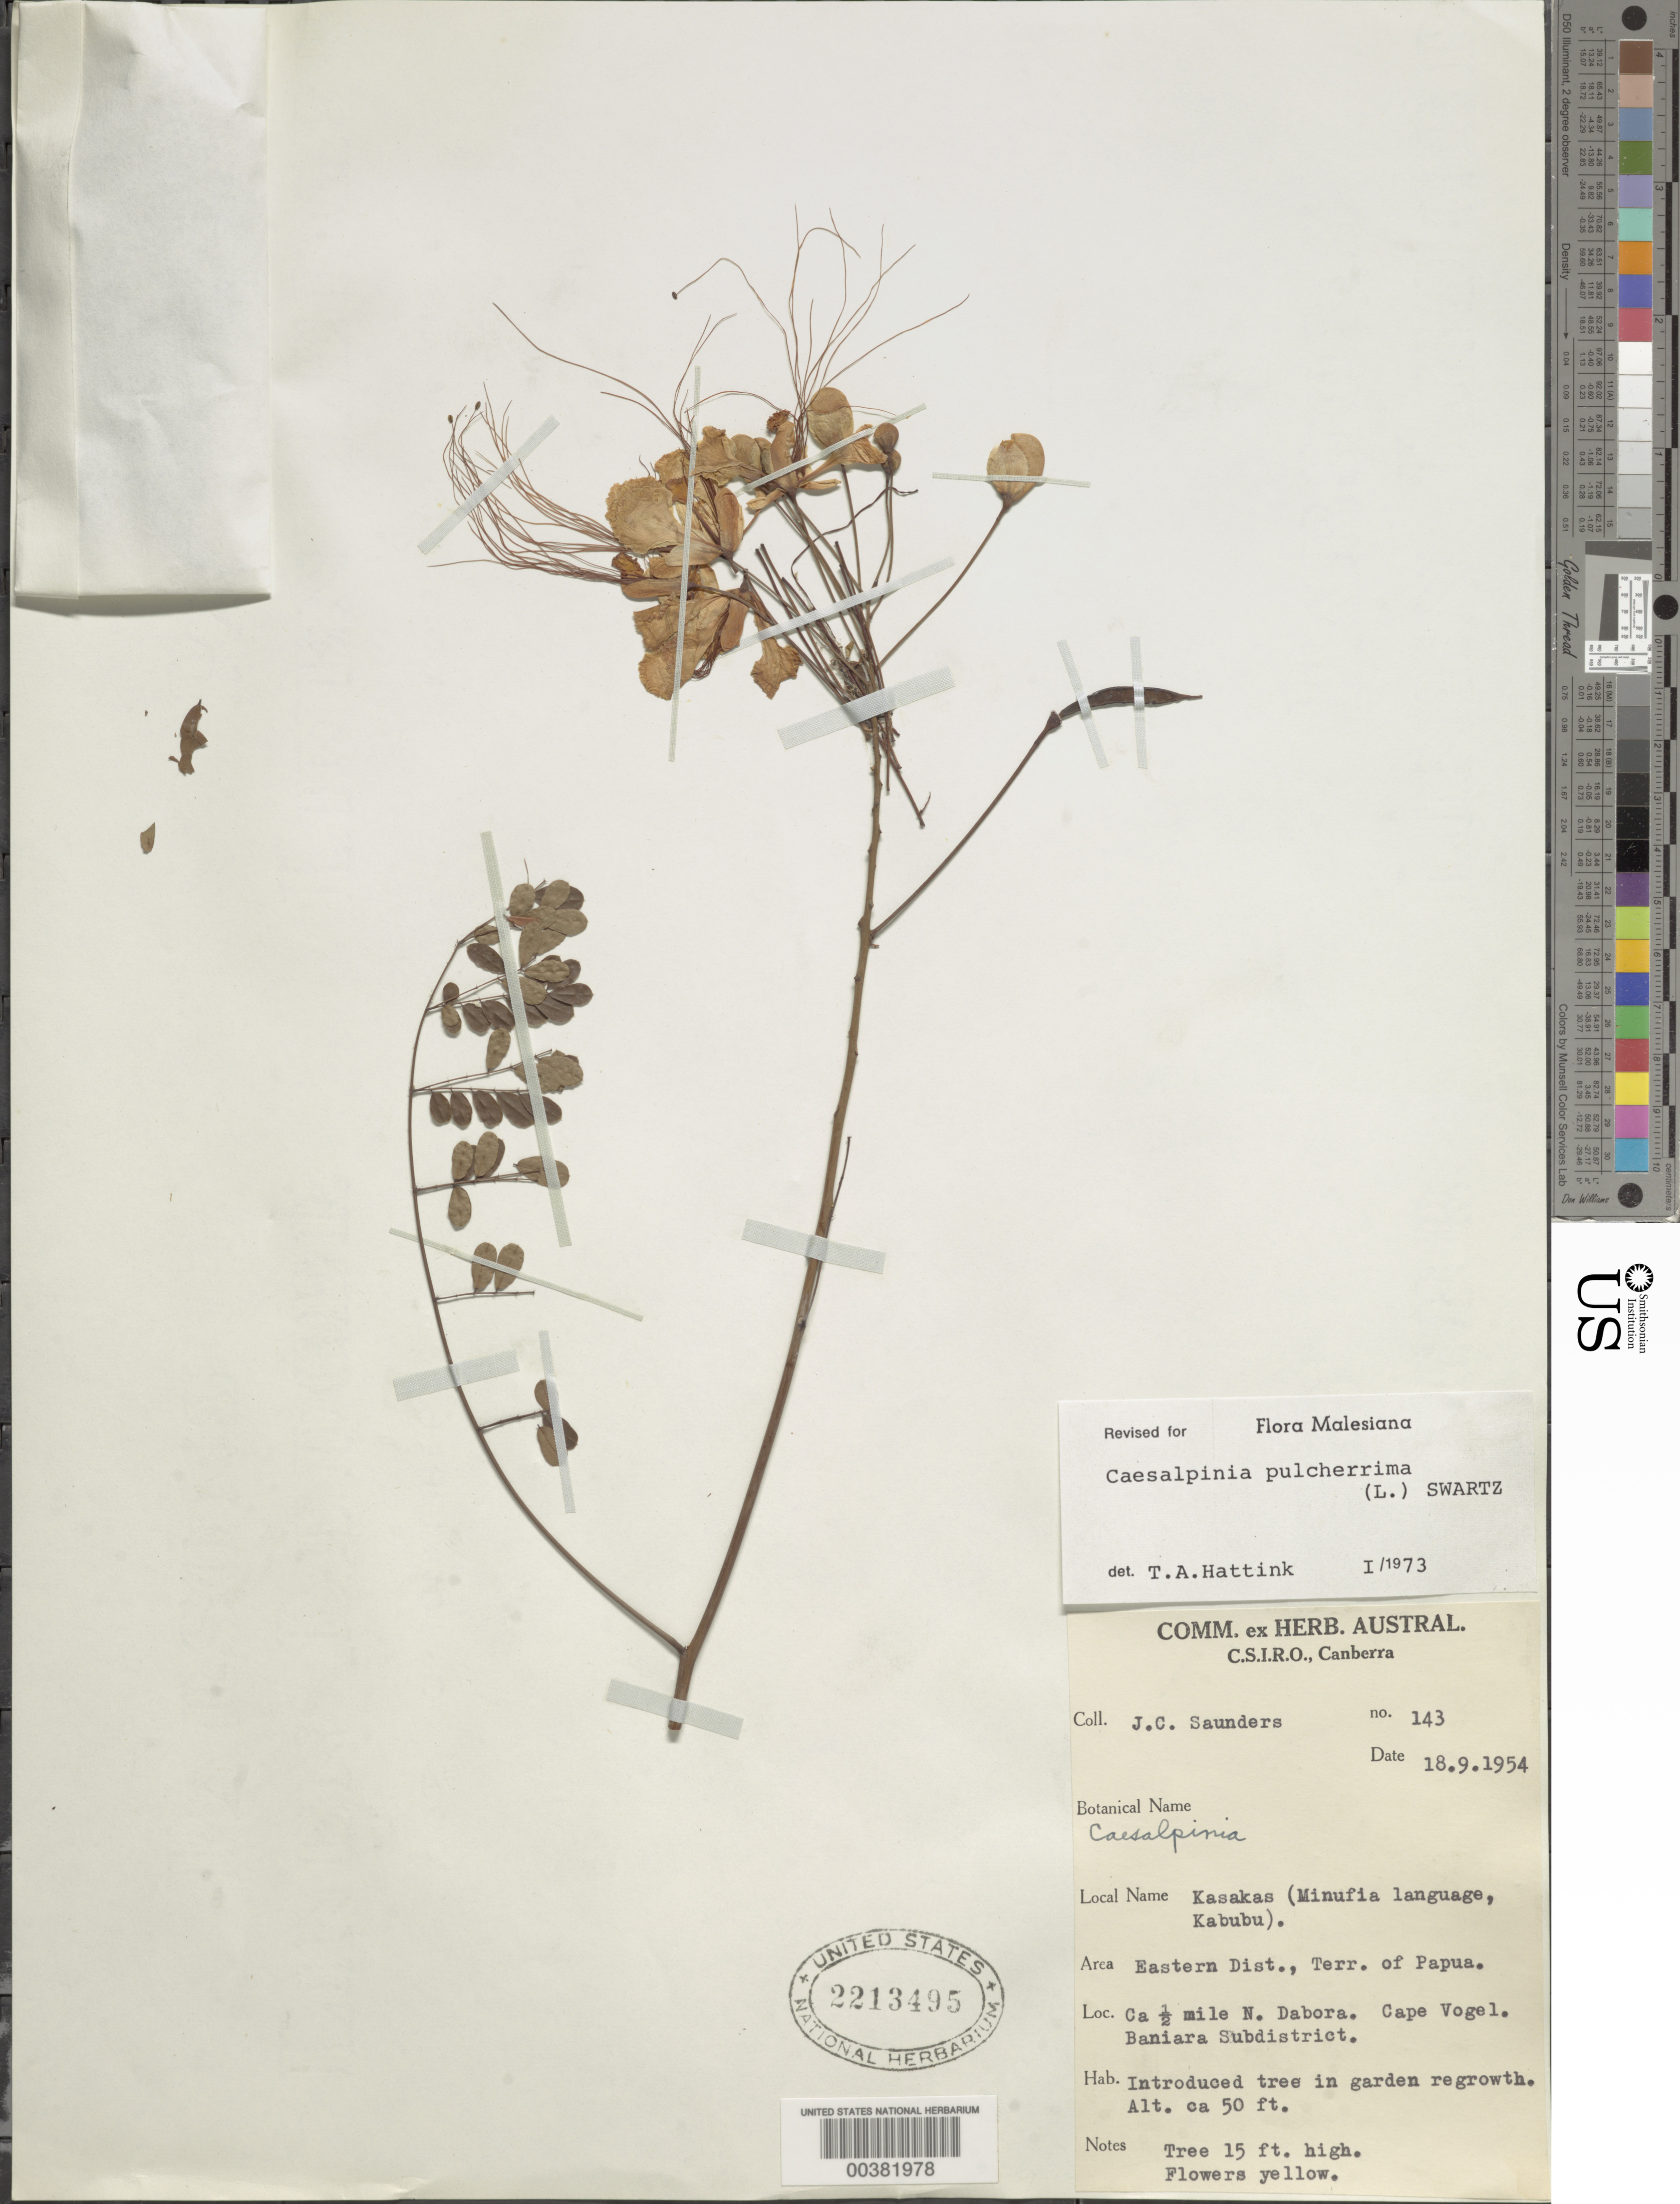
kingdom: Plantae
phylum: Tracheophyta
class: Magnoliopsida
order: Fabales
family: Fabaceae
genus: Caesalpinia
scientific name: Caesalpinia pulcherrima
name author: (L.) Sw.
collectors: J. C. Saunders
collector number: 143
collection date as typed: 18 Sep 1954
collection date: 1954-09-18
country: Papua New Guinea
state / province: Milne Bay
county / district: Baniara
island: New Guinea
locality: Kasakas, ca 0.5 mi N Dabora; Cape Voge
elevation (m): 15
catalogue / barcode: US 2213495